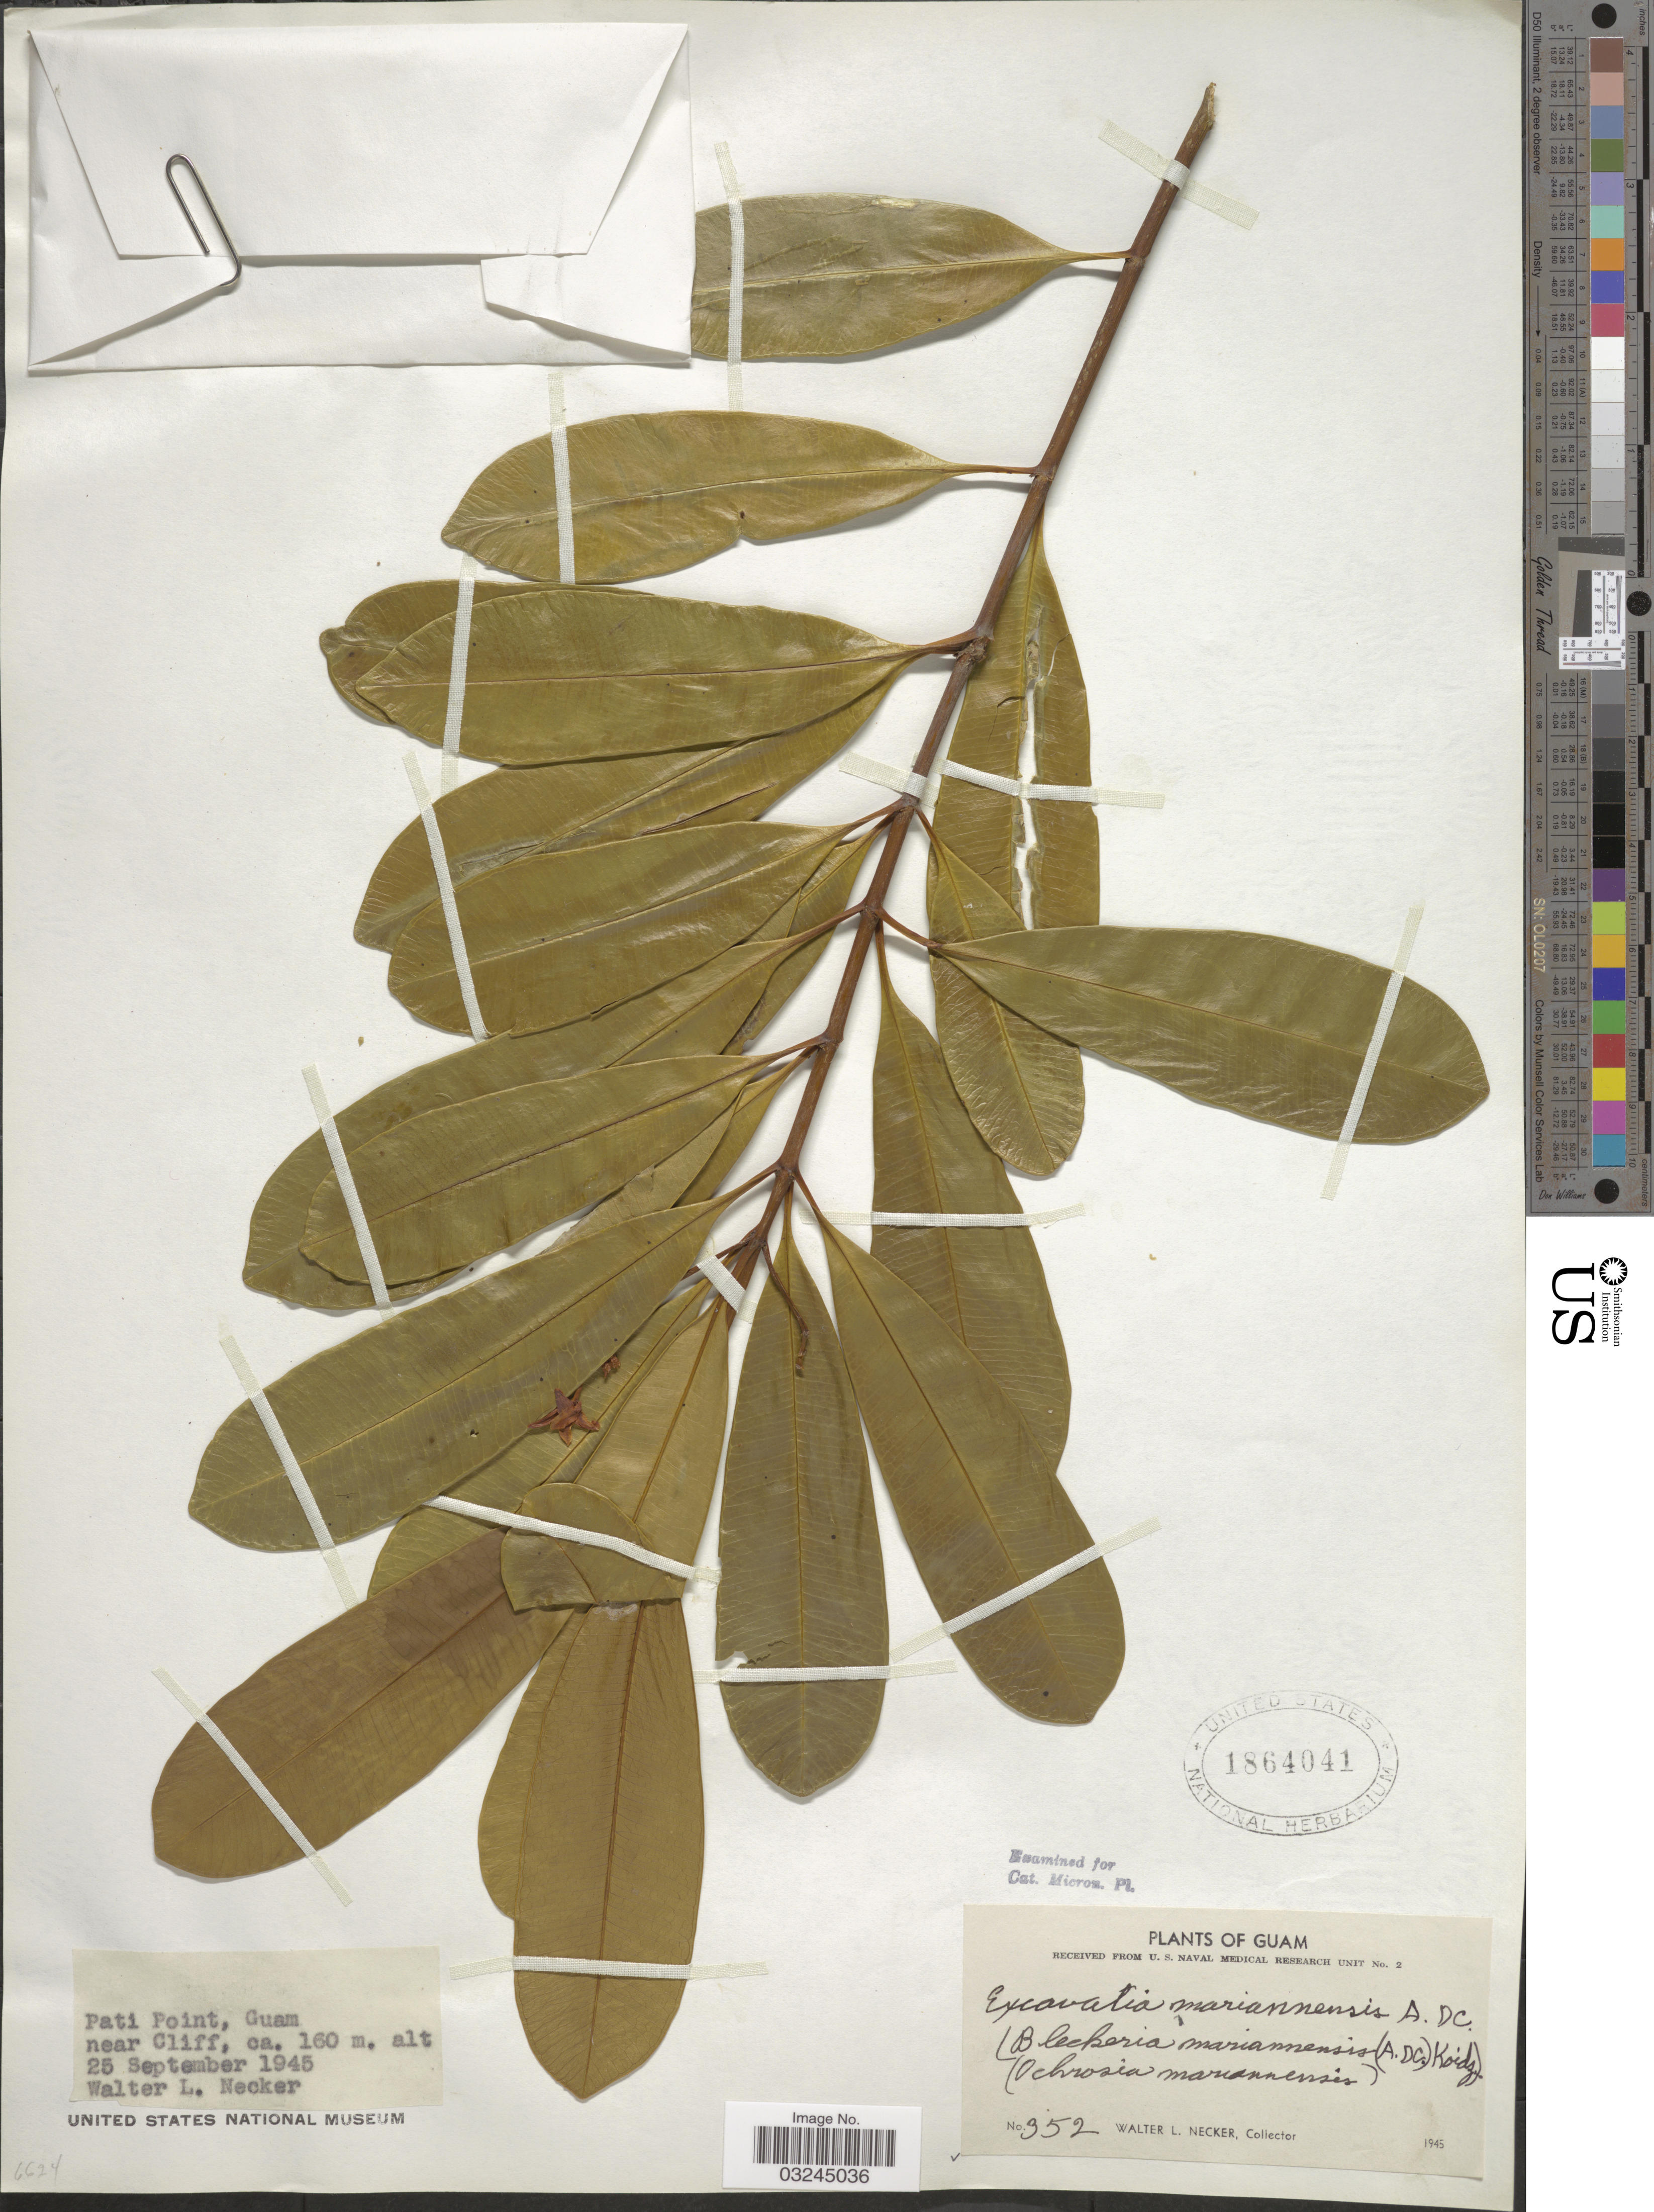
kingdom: Plantae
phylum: Tracheophyta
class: Magnoliopsida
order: Gentianales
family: Apocynaceae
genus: Ochrosia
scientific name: Ochrosia mariannensis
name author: A. DC.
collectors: W. L. Necker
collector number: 352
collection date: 1945-09-25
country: Guam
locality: Pati Point, near Cliff.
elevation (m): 160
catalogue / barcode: US 1864041